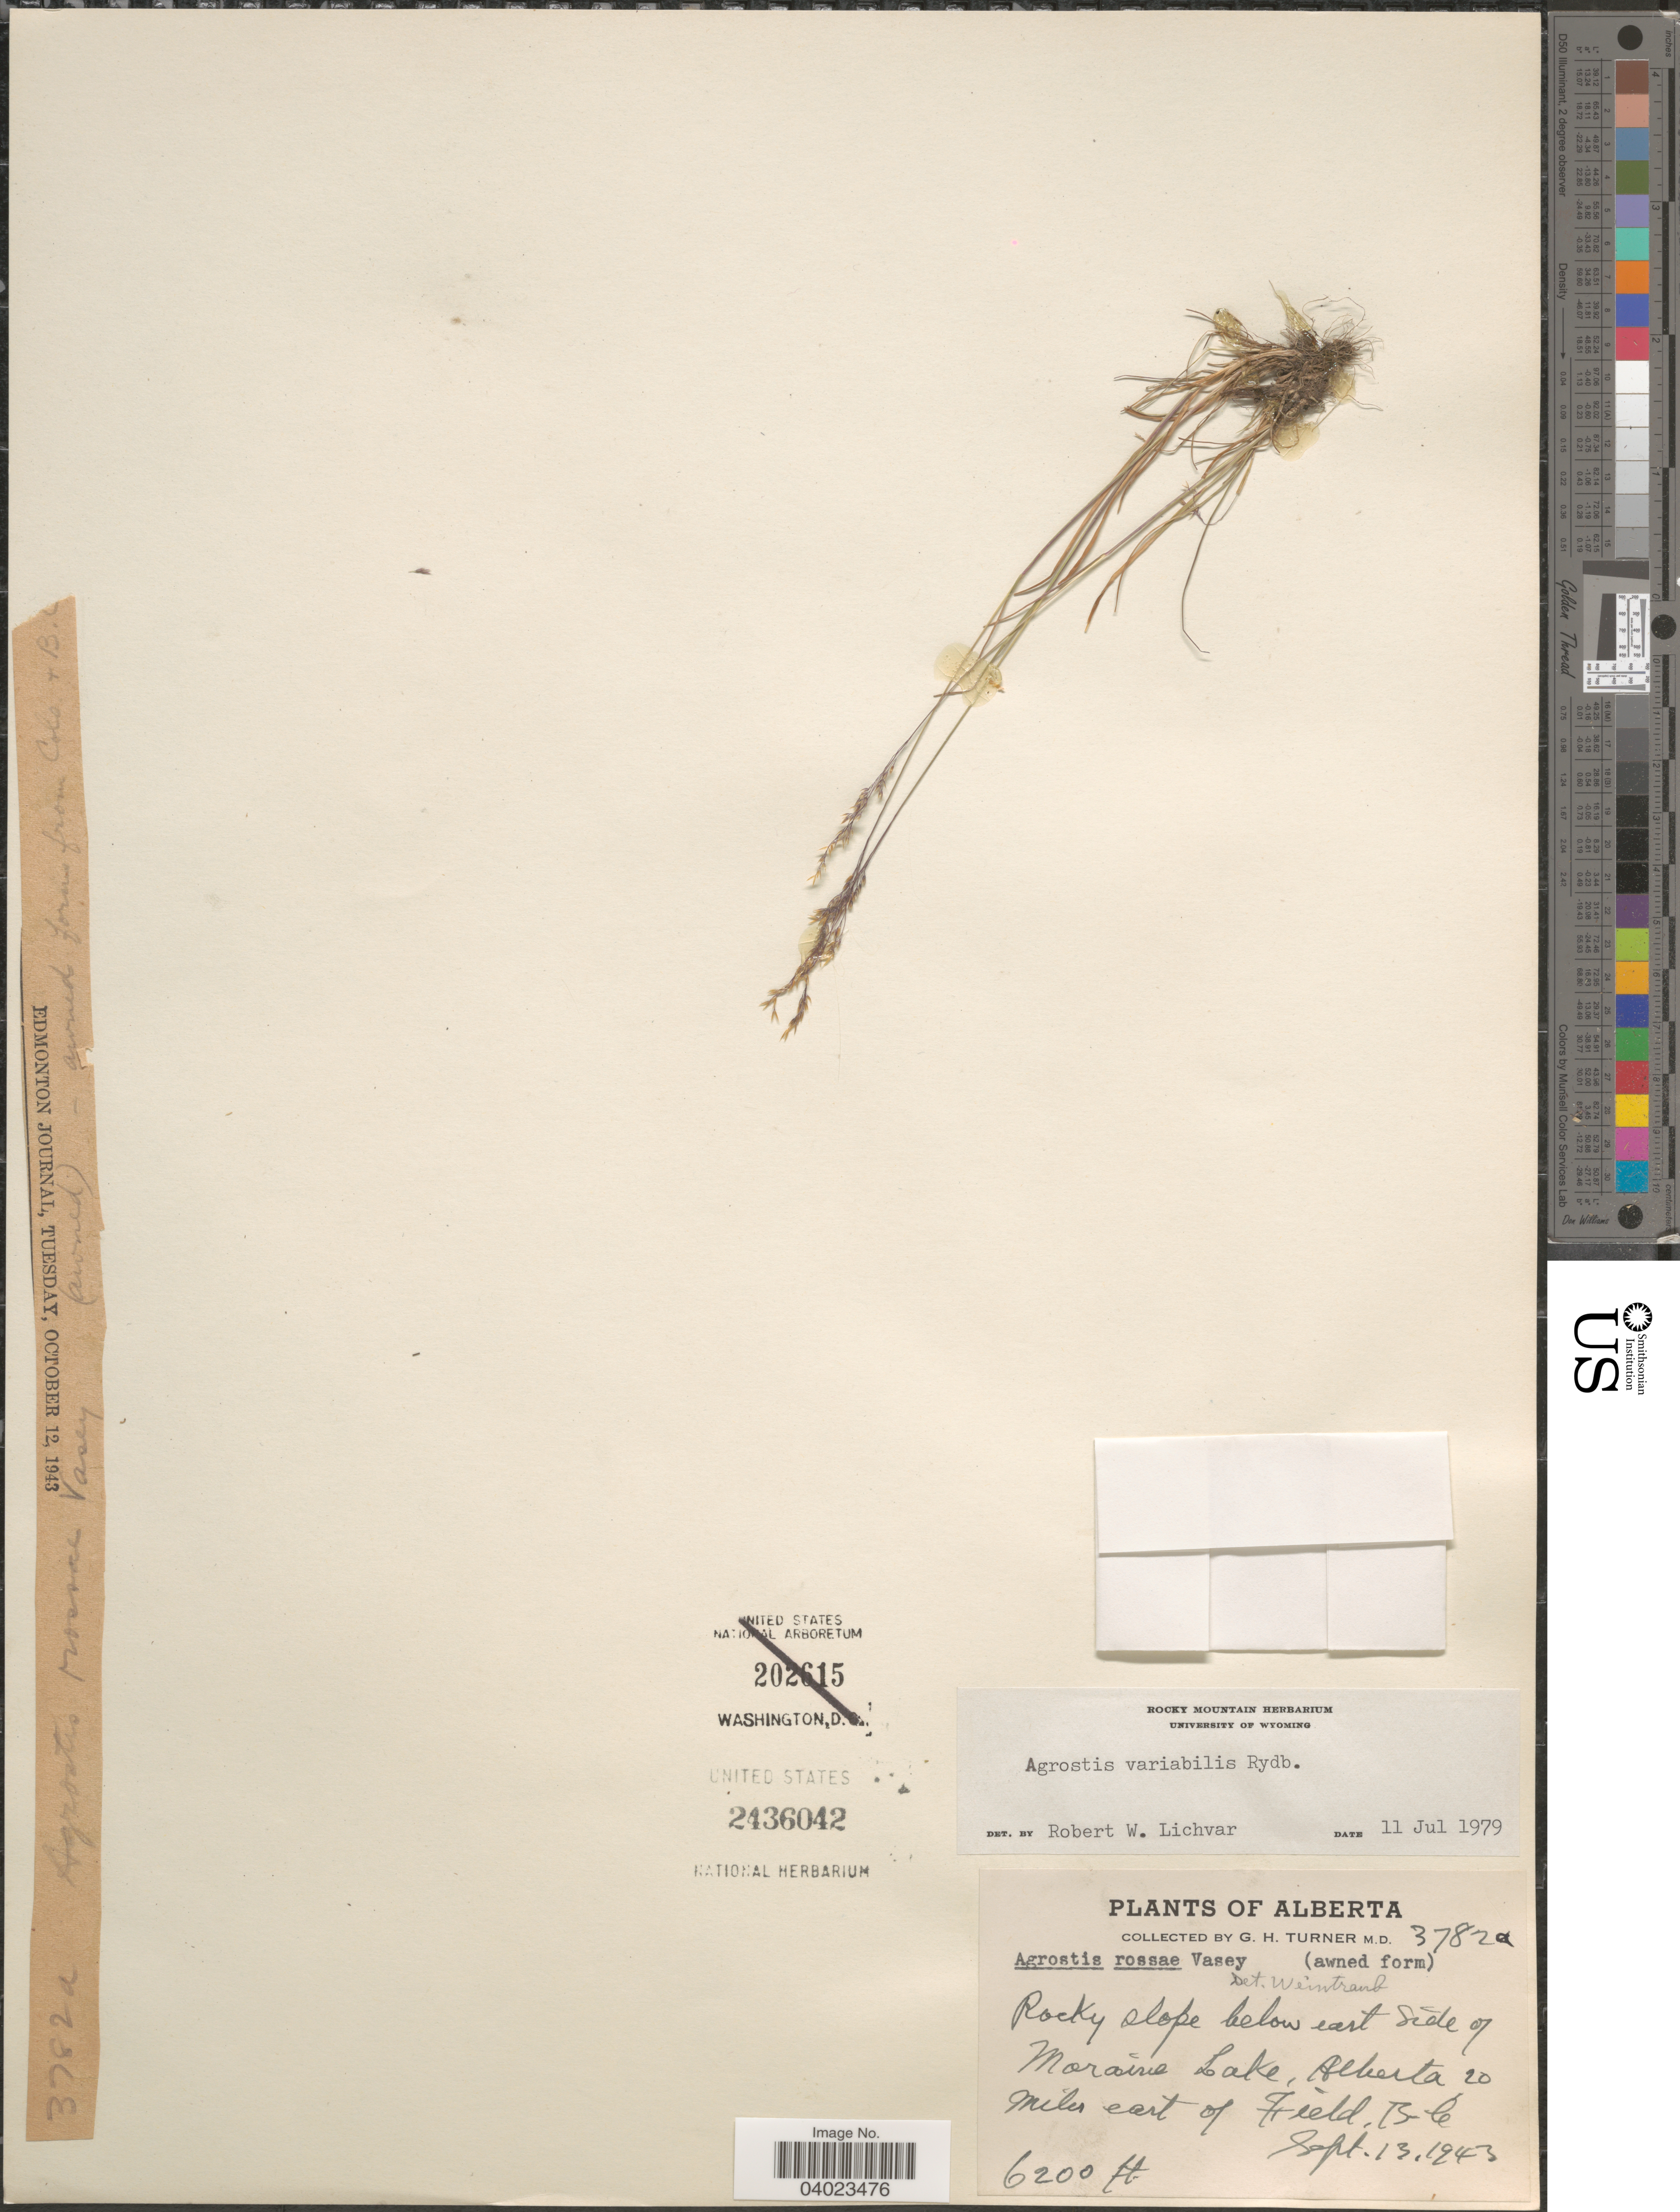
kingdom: Plantae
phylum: Tracheophyta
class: Liliopsida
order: Poales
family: Poaceae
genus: Agrostis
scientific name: Agrostis variabilis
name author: Rydb.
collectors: G. H. Turner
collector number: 3782 a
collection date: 1943-09-13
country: Canada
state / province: Alberta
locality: Below east side of Moraine Lake, Alberta 20 miles east of Field, B.C.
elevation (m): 1890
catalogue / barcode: US 2436042